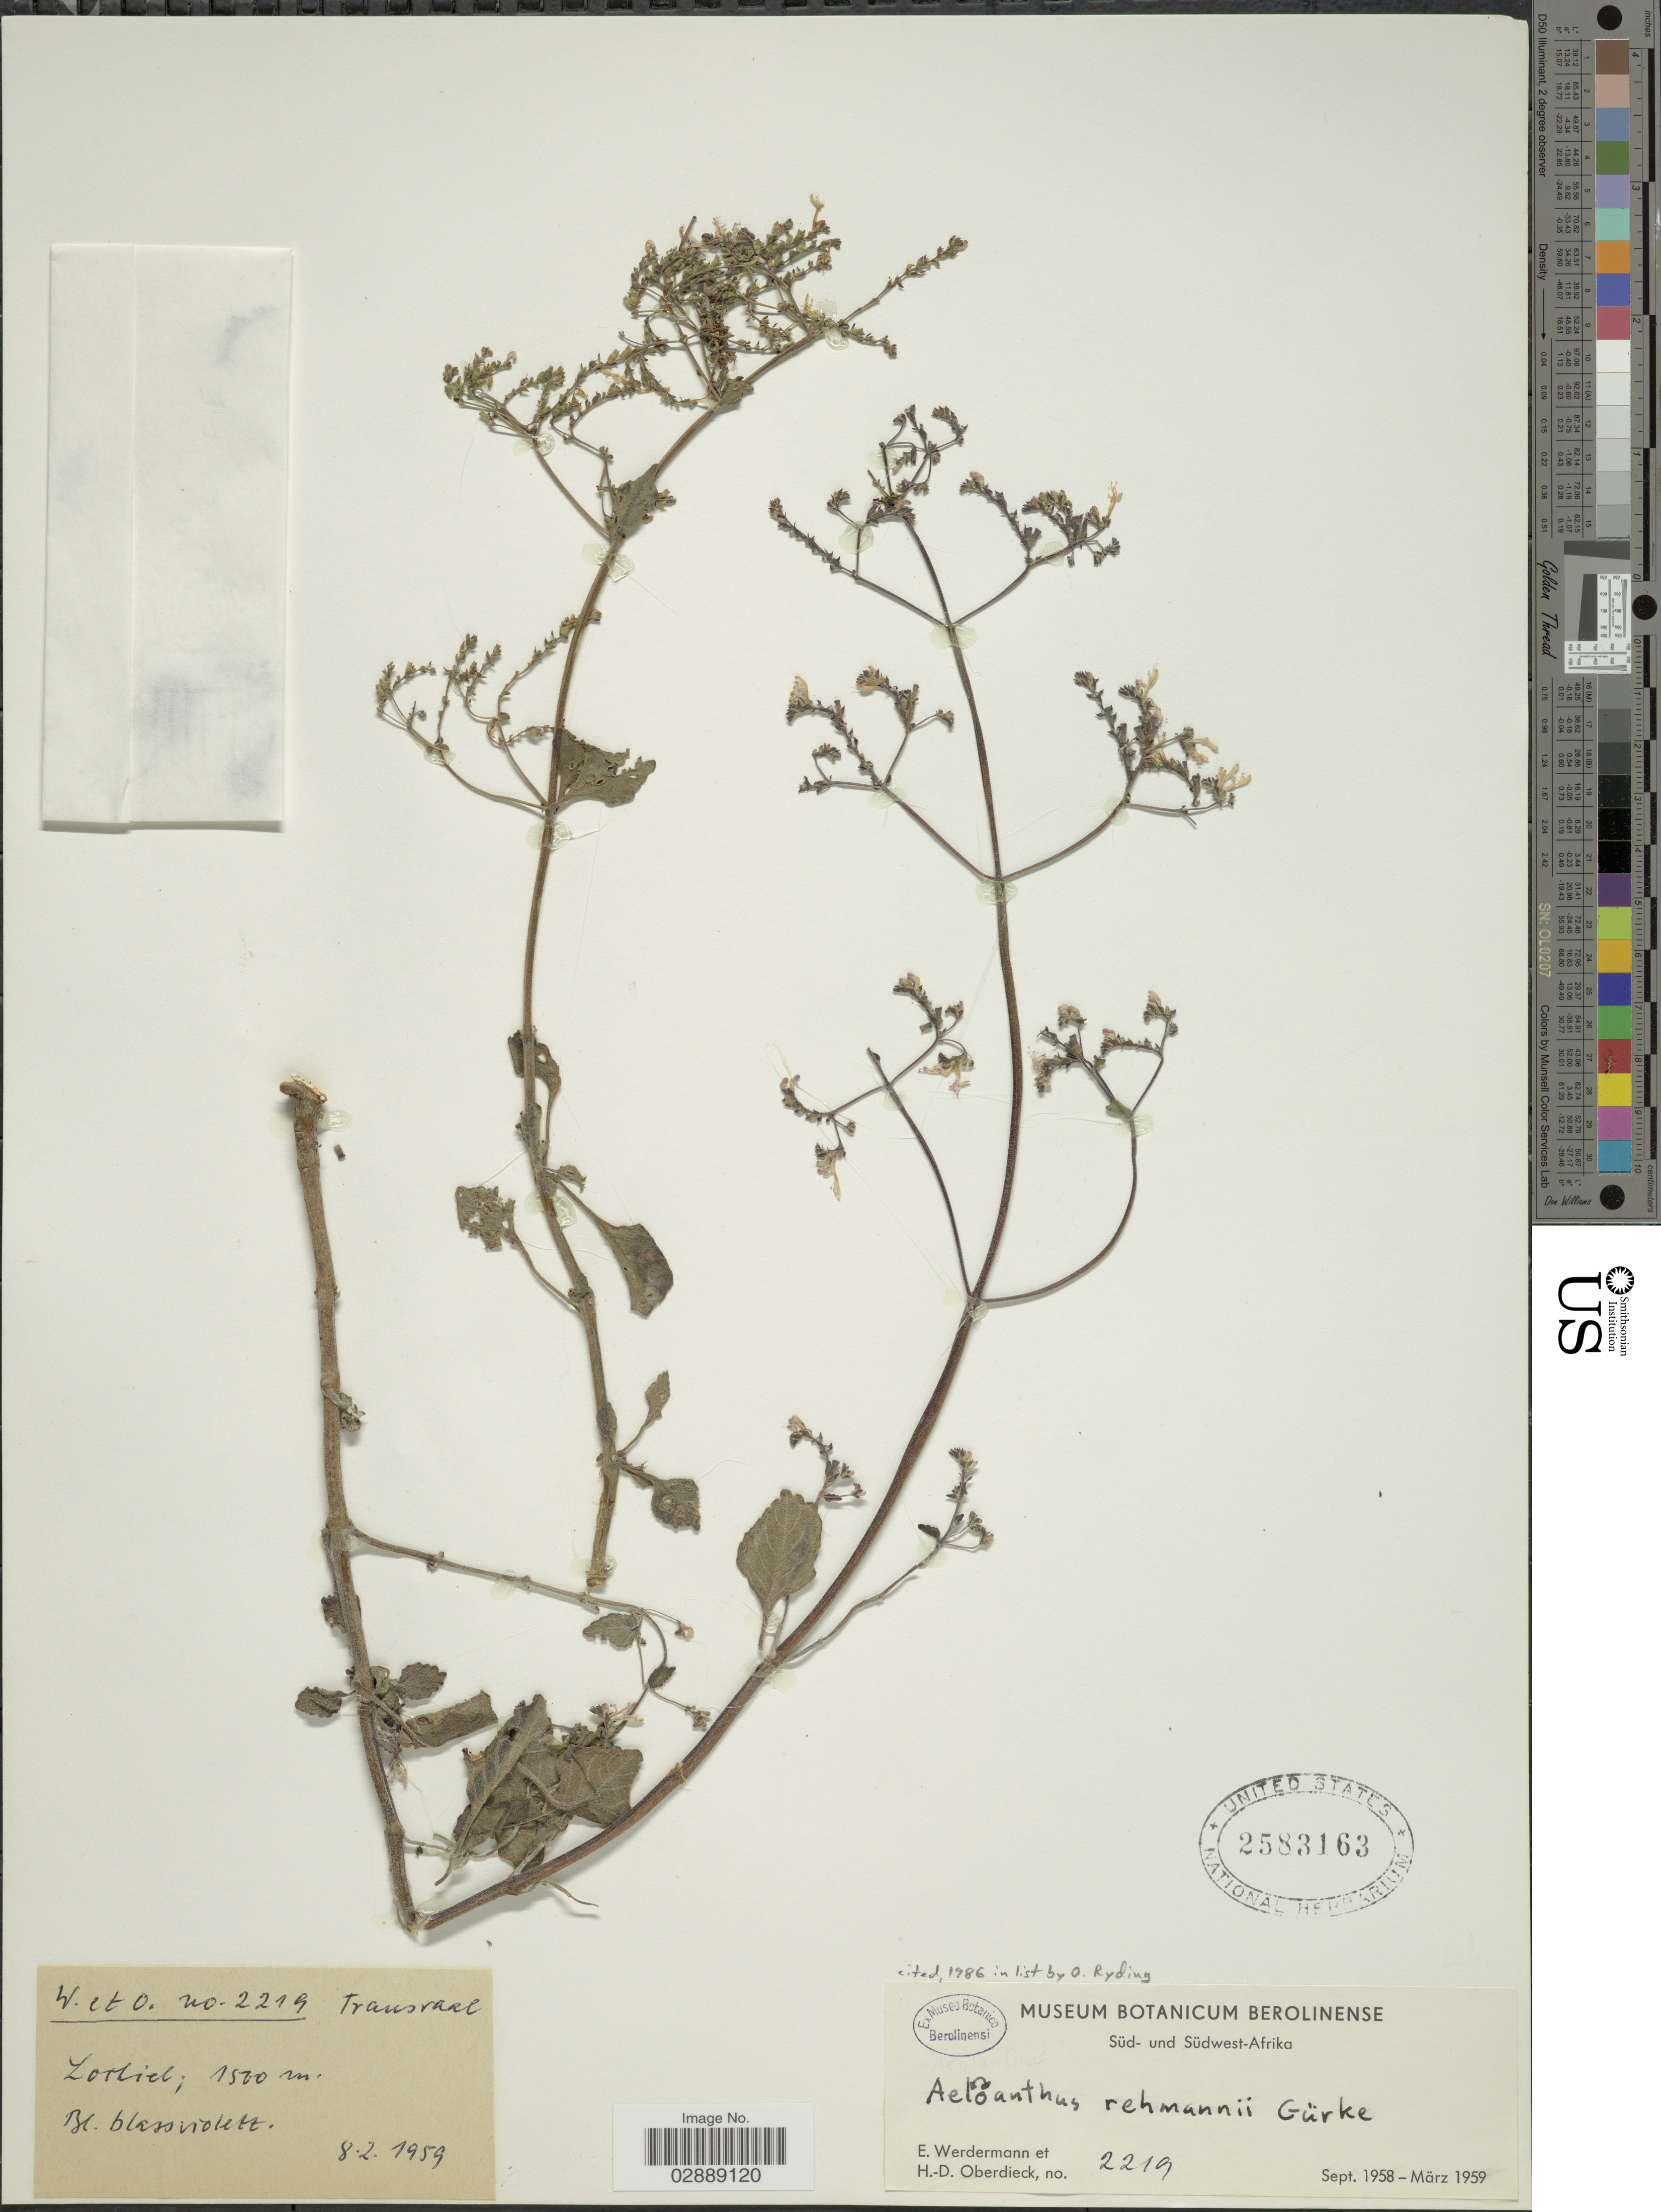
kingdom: Plantae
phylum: Tracheophyta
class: Magnoliopsida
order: Lamiales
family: Lamiaceae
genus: Aeollanthus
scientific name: Aeollanthus rehmannii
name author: Gürke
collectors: E. Werdermann & H. Oberdieck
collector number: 2219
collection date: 1959-02-08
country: South Africa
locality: Süd- und Südwest-Afrika. Transvaal. Lochiel.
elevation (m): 1500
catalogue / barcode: US 2583163